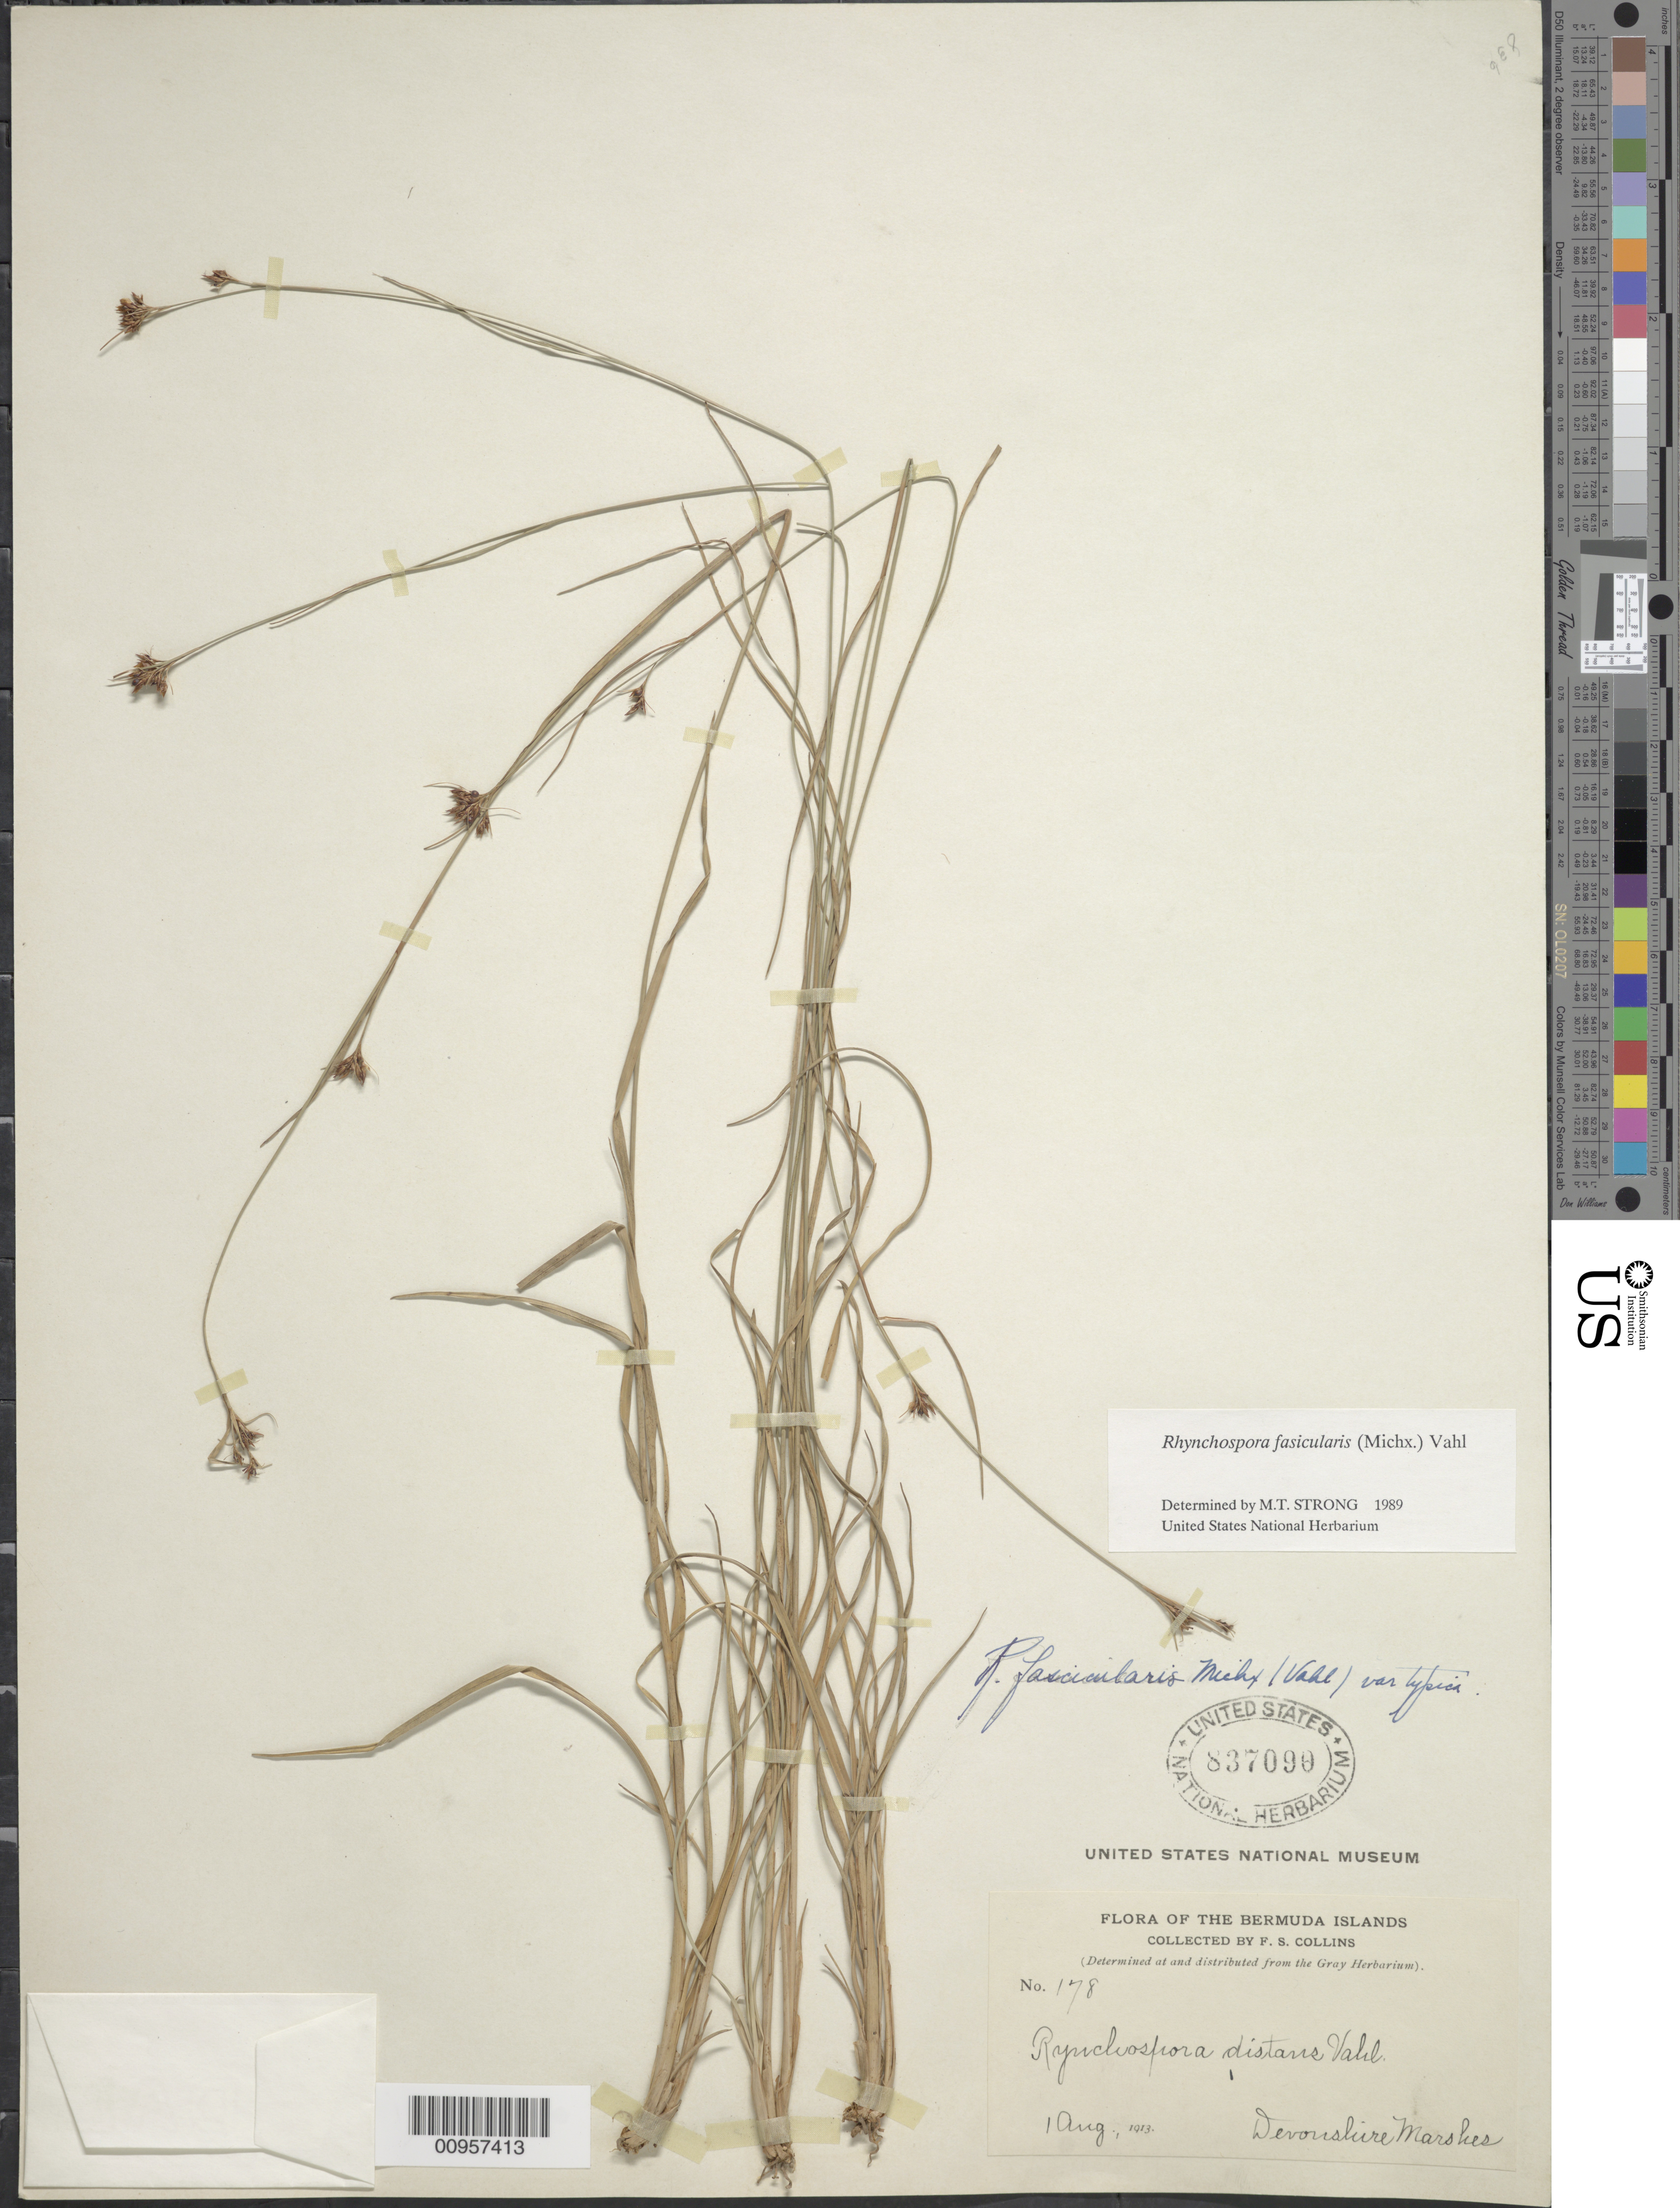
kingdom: Plantae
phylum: Tracheophyta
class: Liliopsida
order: Poales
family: Cyperaceae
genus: Rhynchospora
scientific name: Rhynchospora fascicularis subsp. fascicularis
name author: (Michx.) Vahl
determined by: Strong, M. T., (US), Smithsonian Institution - National Museum of Natural History (UNITED STATES)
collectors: F. Collins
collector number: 178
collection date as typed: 01 Aug 1913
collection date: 1913-08-01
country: Bermuda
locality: Devonshire Marshes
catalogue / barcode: US 837090